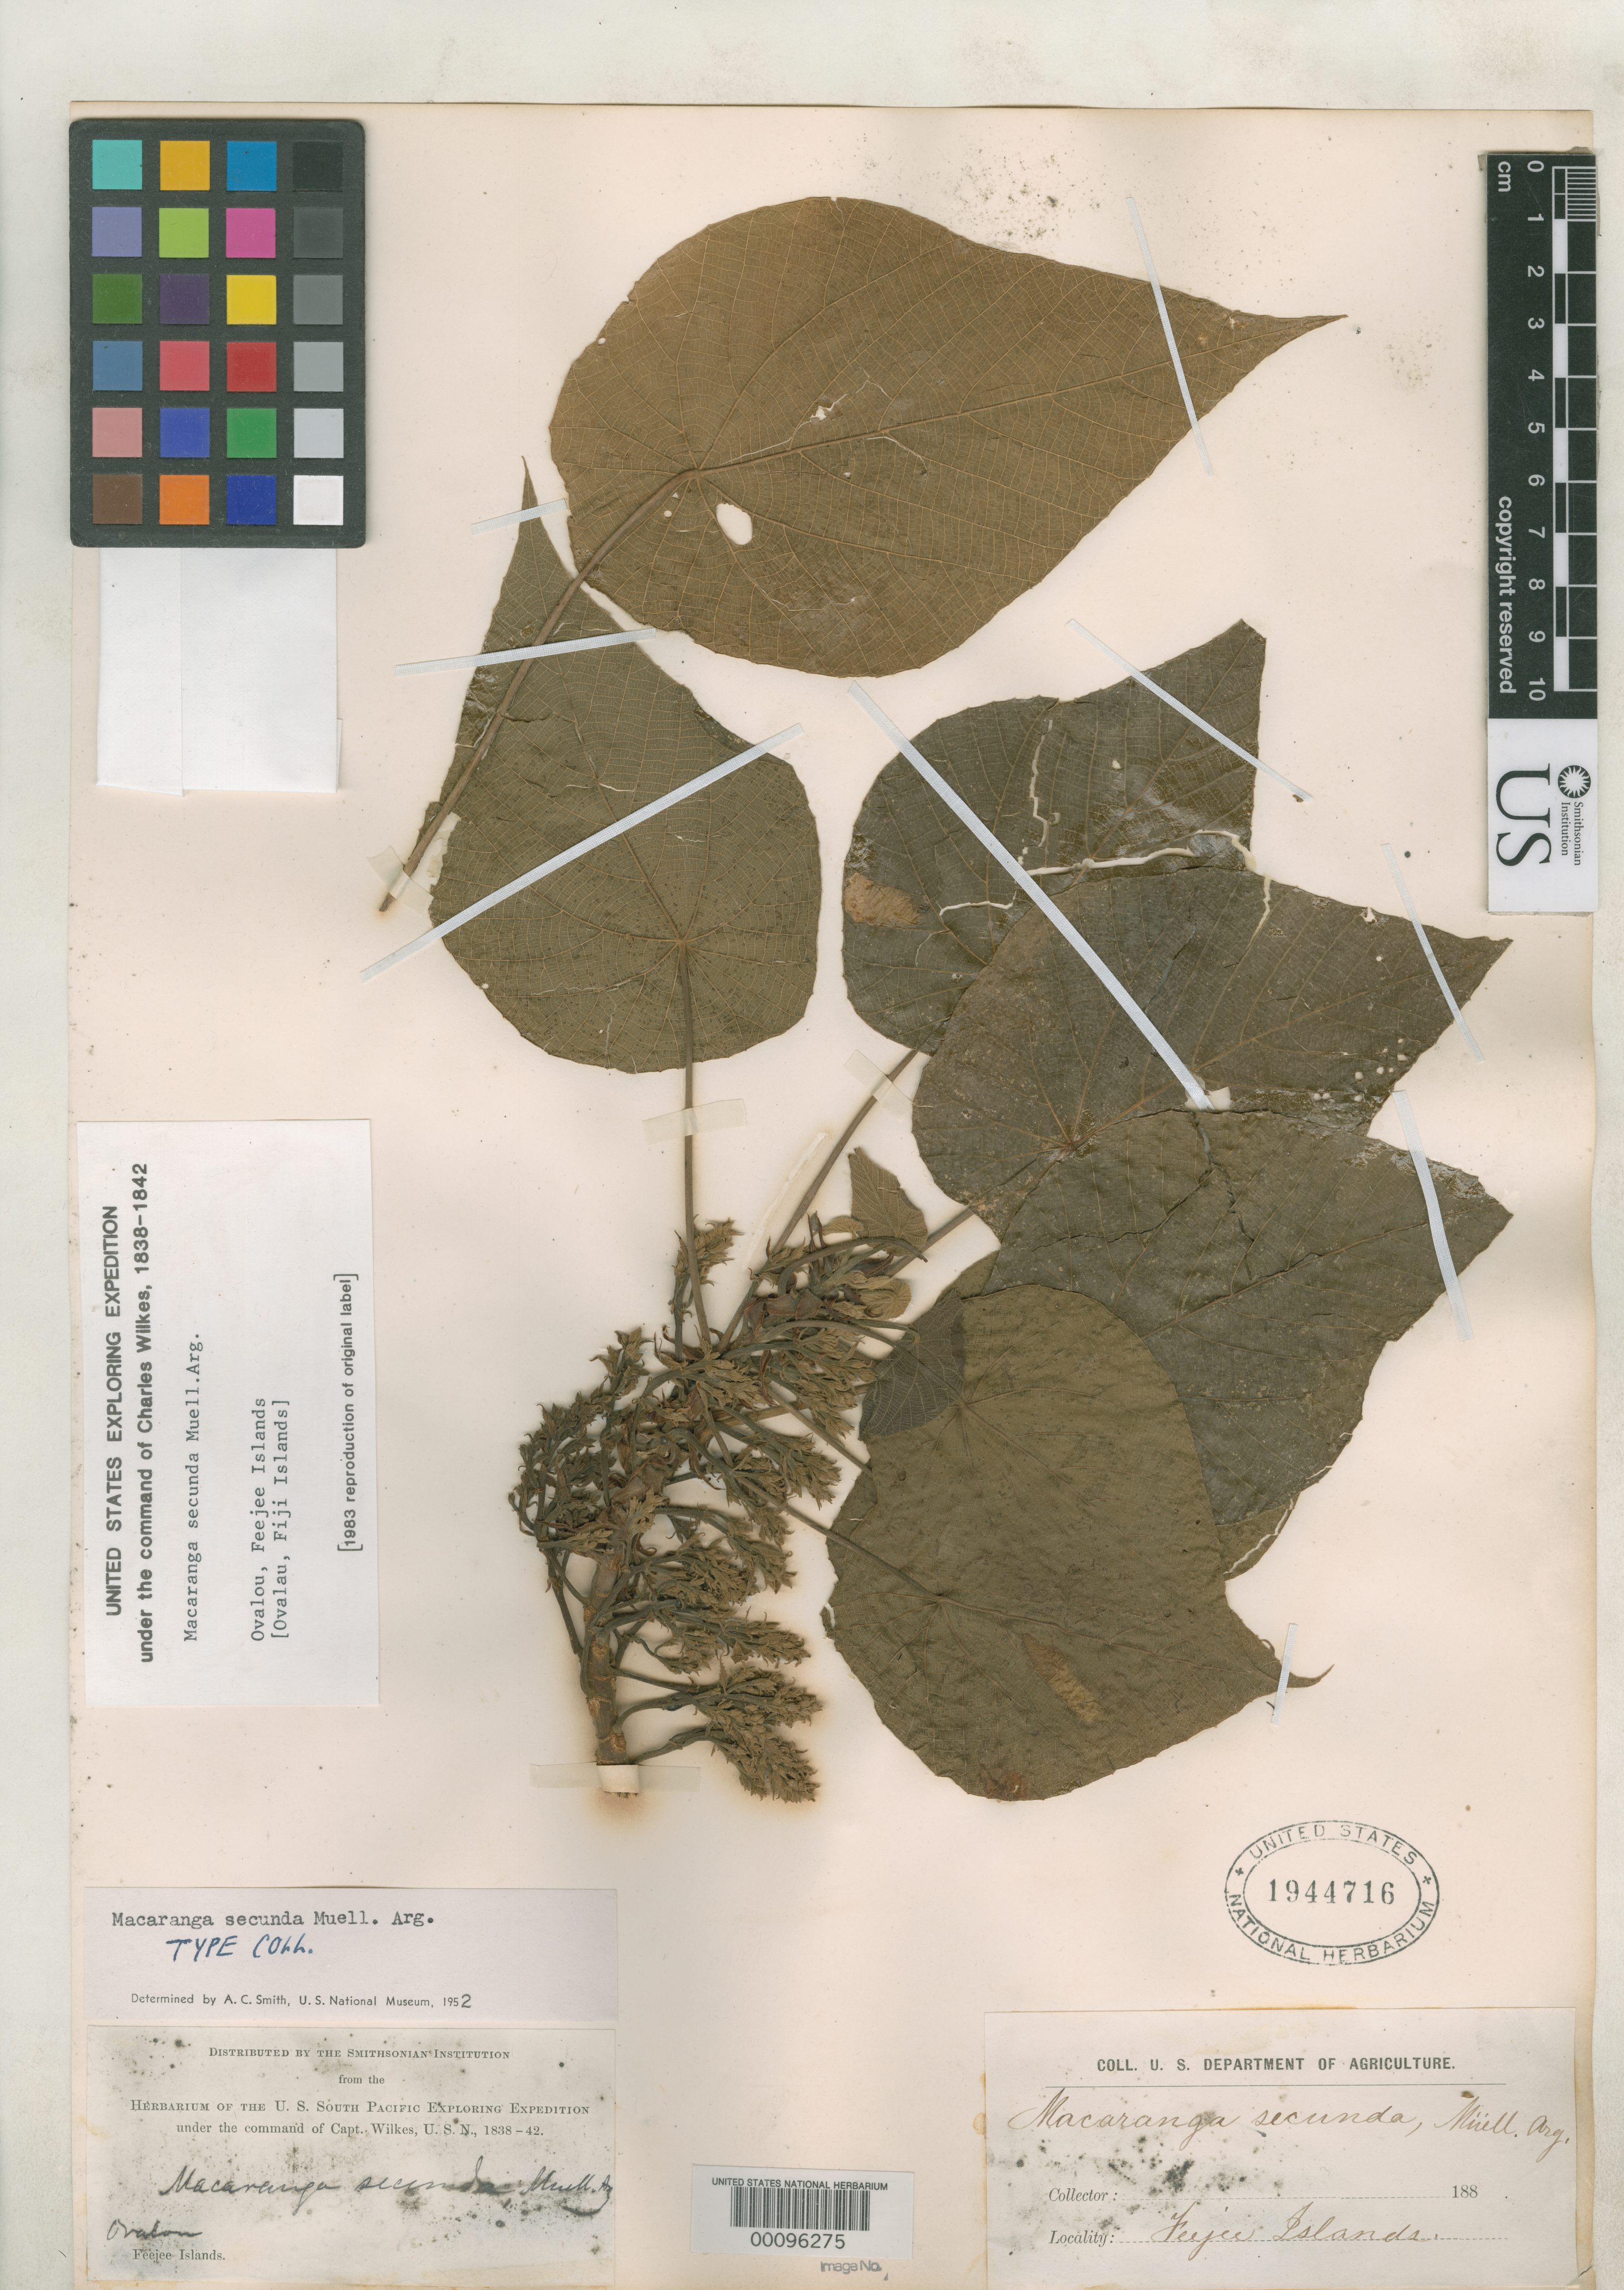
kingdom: Plantae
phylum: Tracheophyta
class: Magnoliopsida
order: Malpighiales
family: Euphorbiaceae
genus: Macaranga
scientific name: Macaranga secunda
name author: Müll. Arg. in DC.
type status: Type Collection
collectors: Wilkes Explor. Exped.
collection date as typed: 1840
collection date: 1840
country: Fiji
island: Ovalau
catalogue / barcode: US 1944716